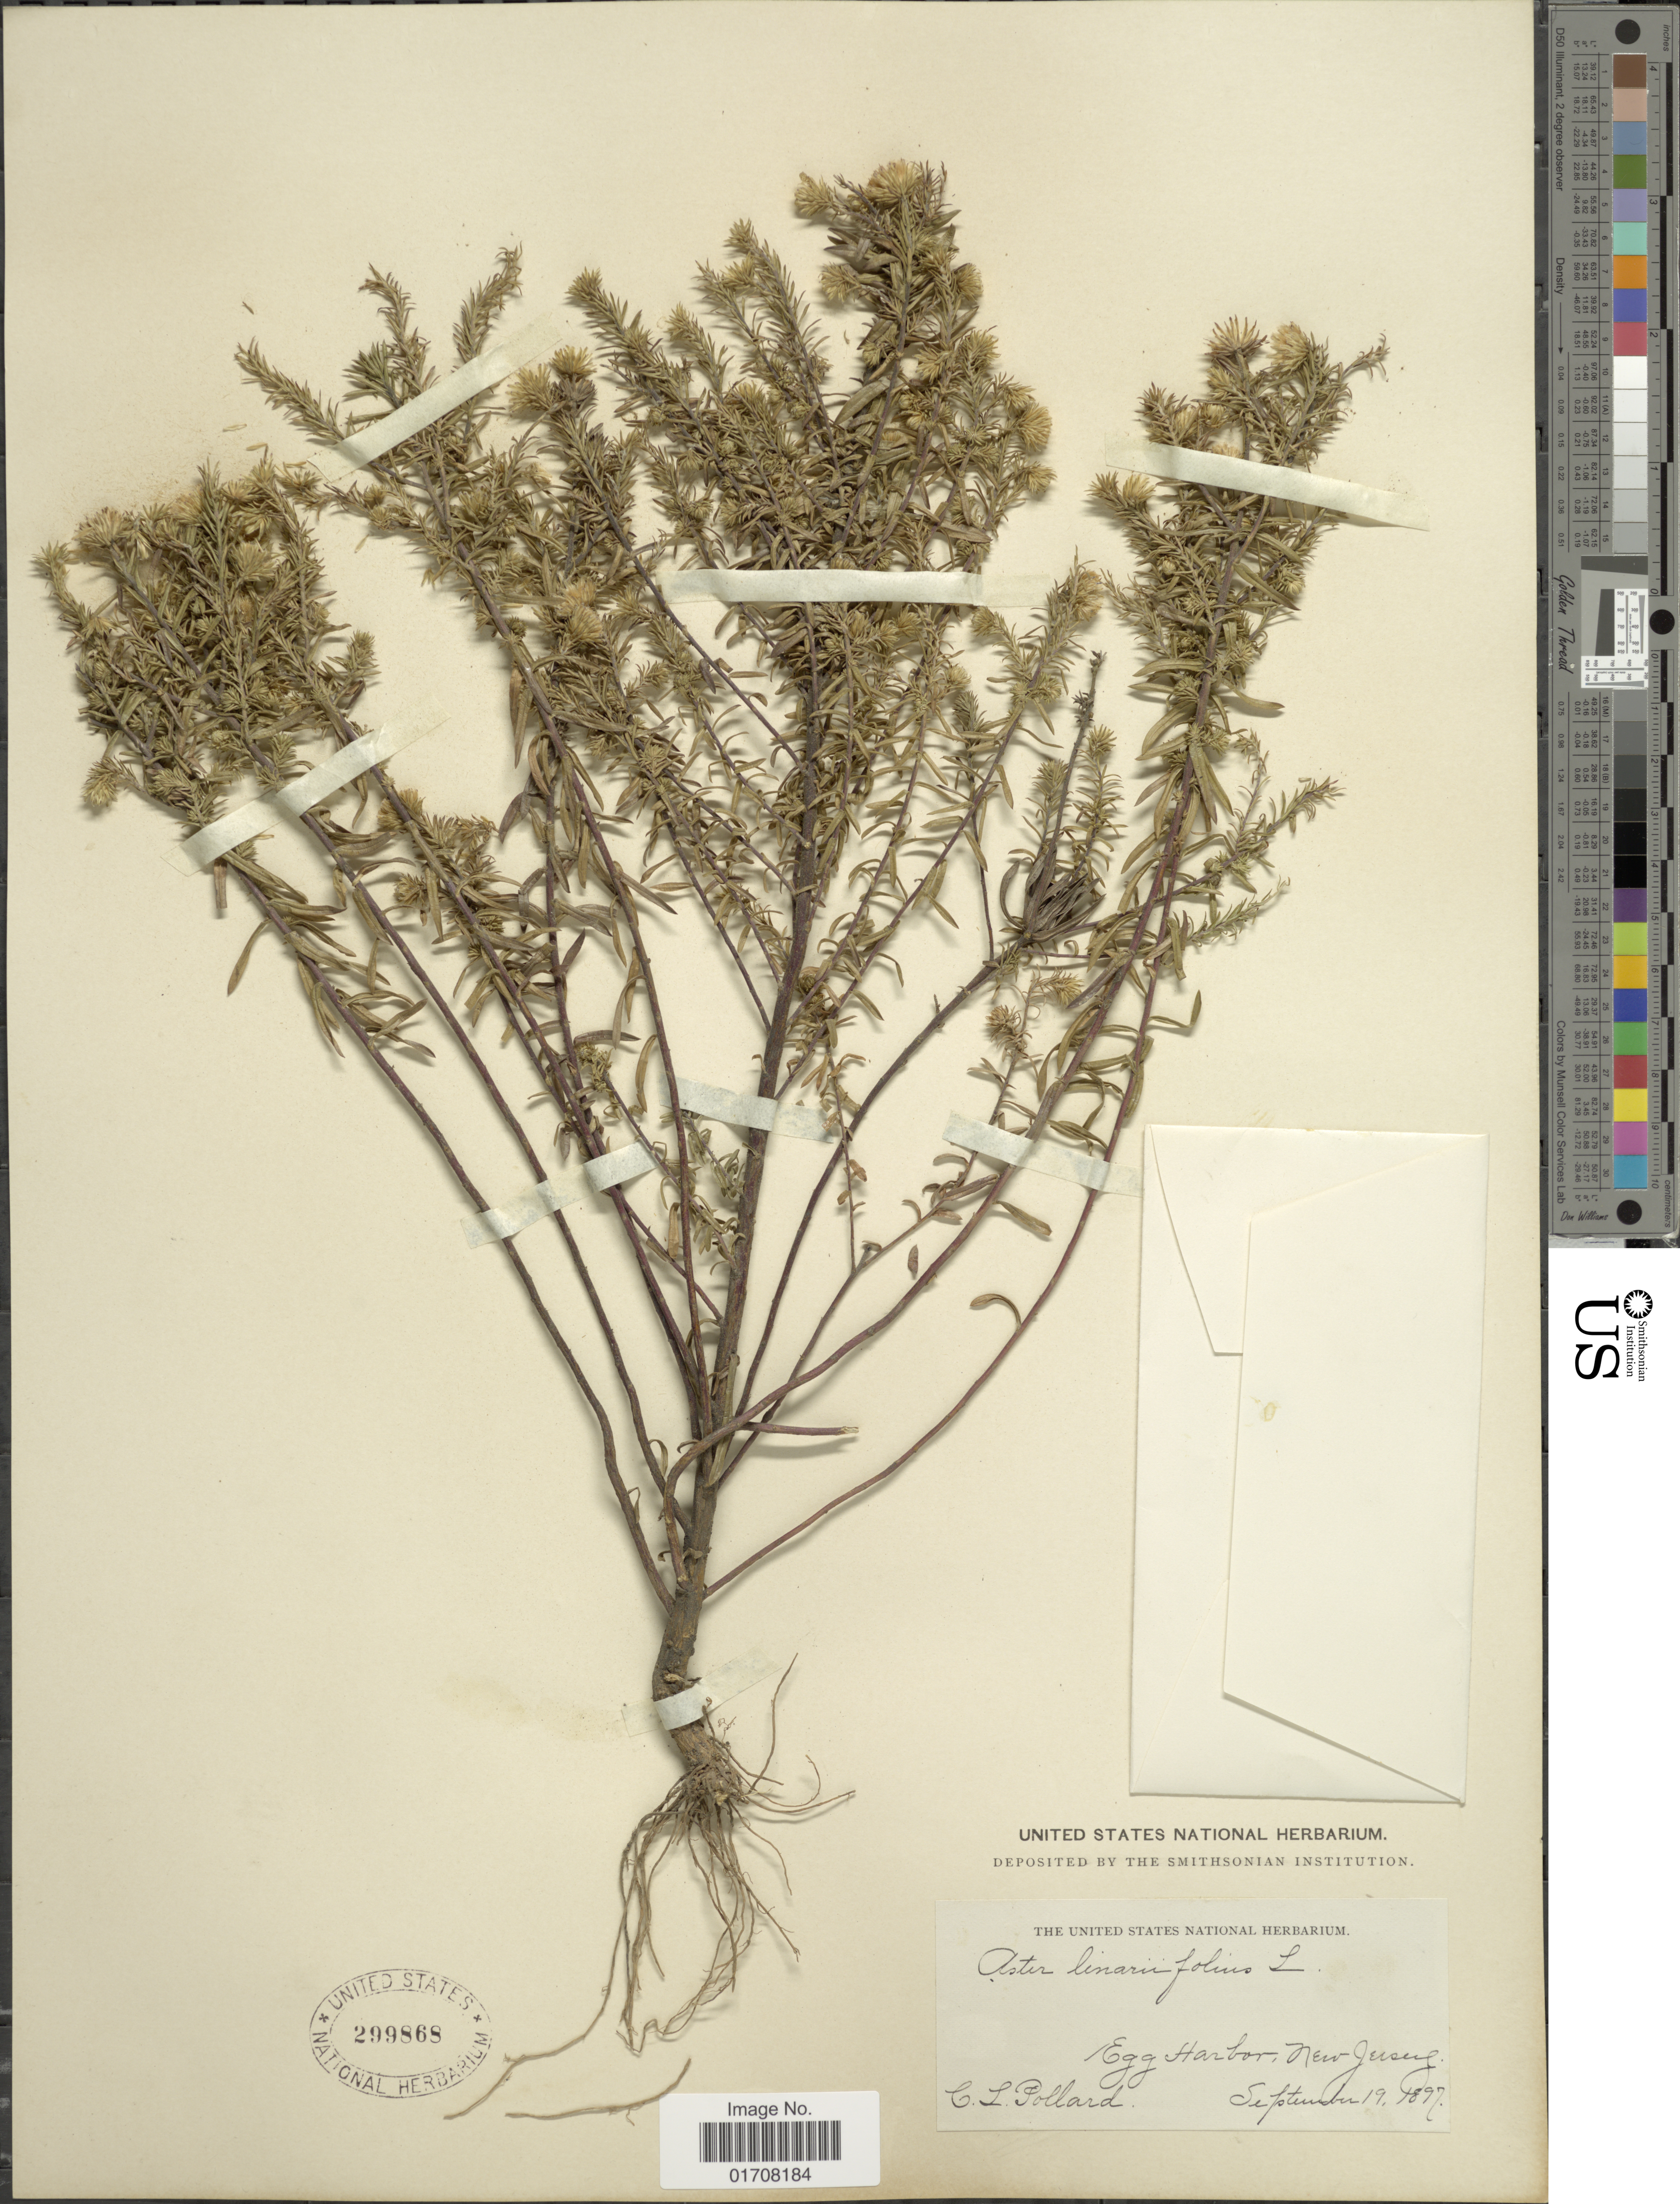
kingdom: Plantae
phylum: Tracheophyta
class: Magnoliopsida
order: Asterales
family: Asteraceae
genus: Ionactis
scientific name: Ionactis linariifolia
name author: (L.) Greene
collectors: C. L. Pollard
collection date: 1897-09-19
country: United States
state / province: New Jersey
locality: Egg Harbor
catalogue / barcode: US 299868